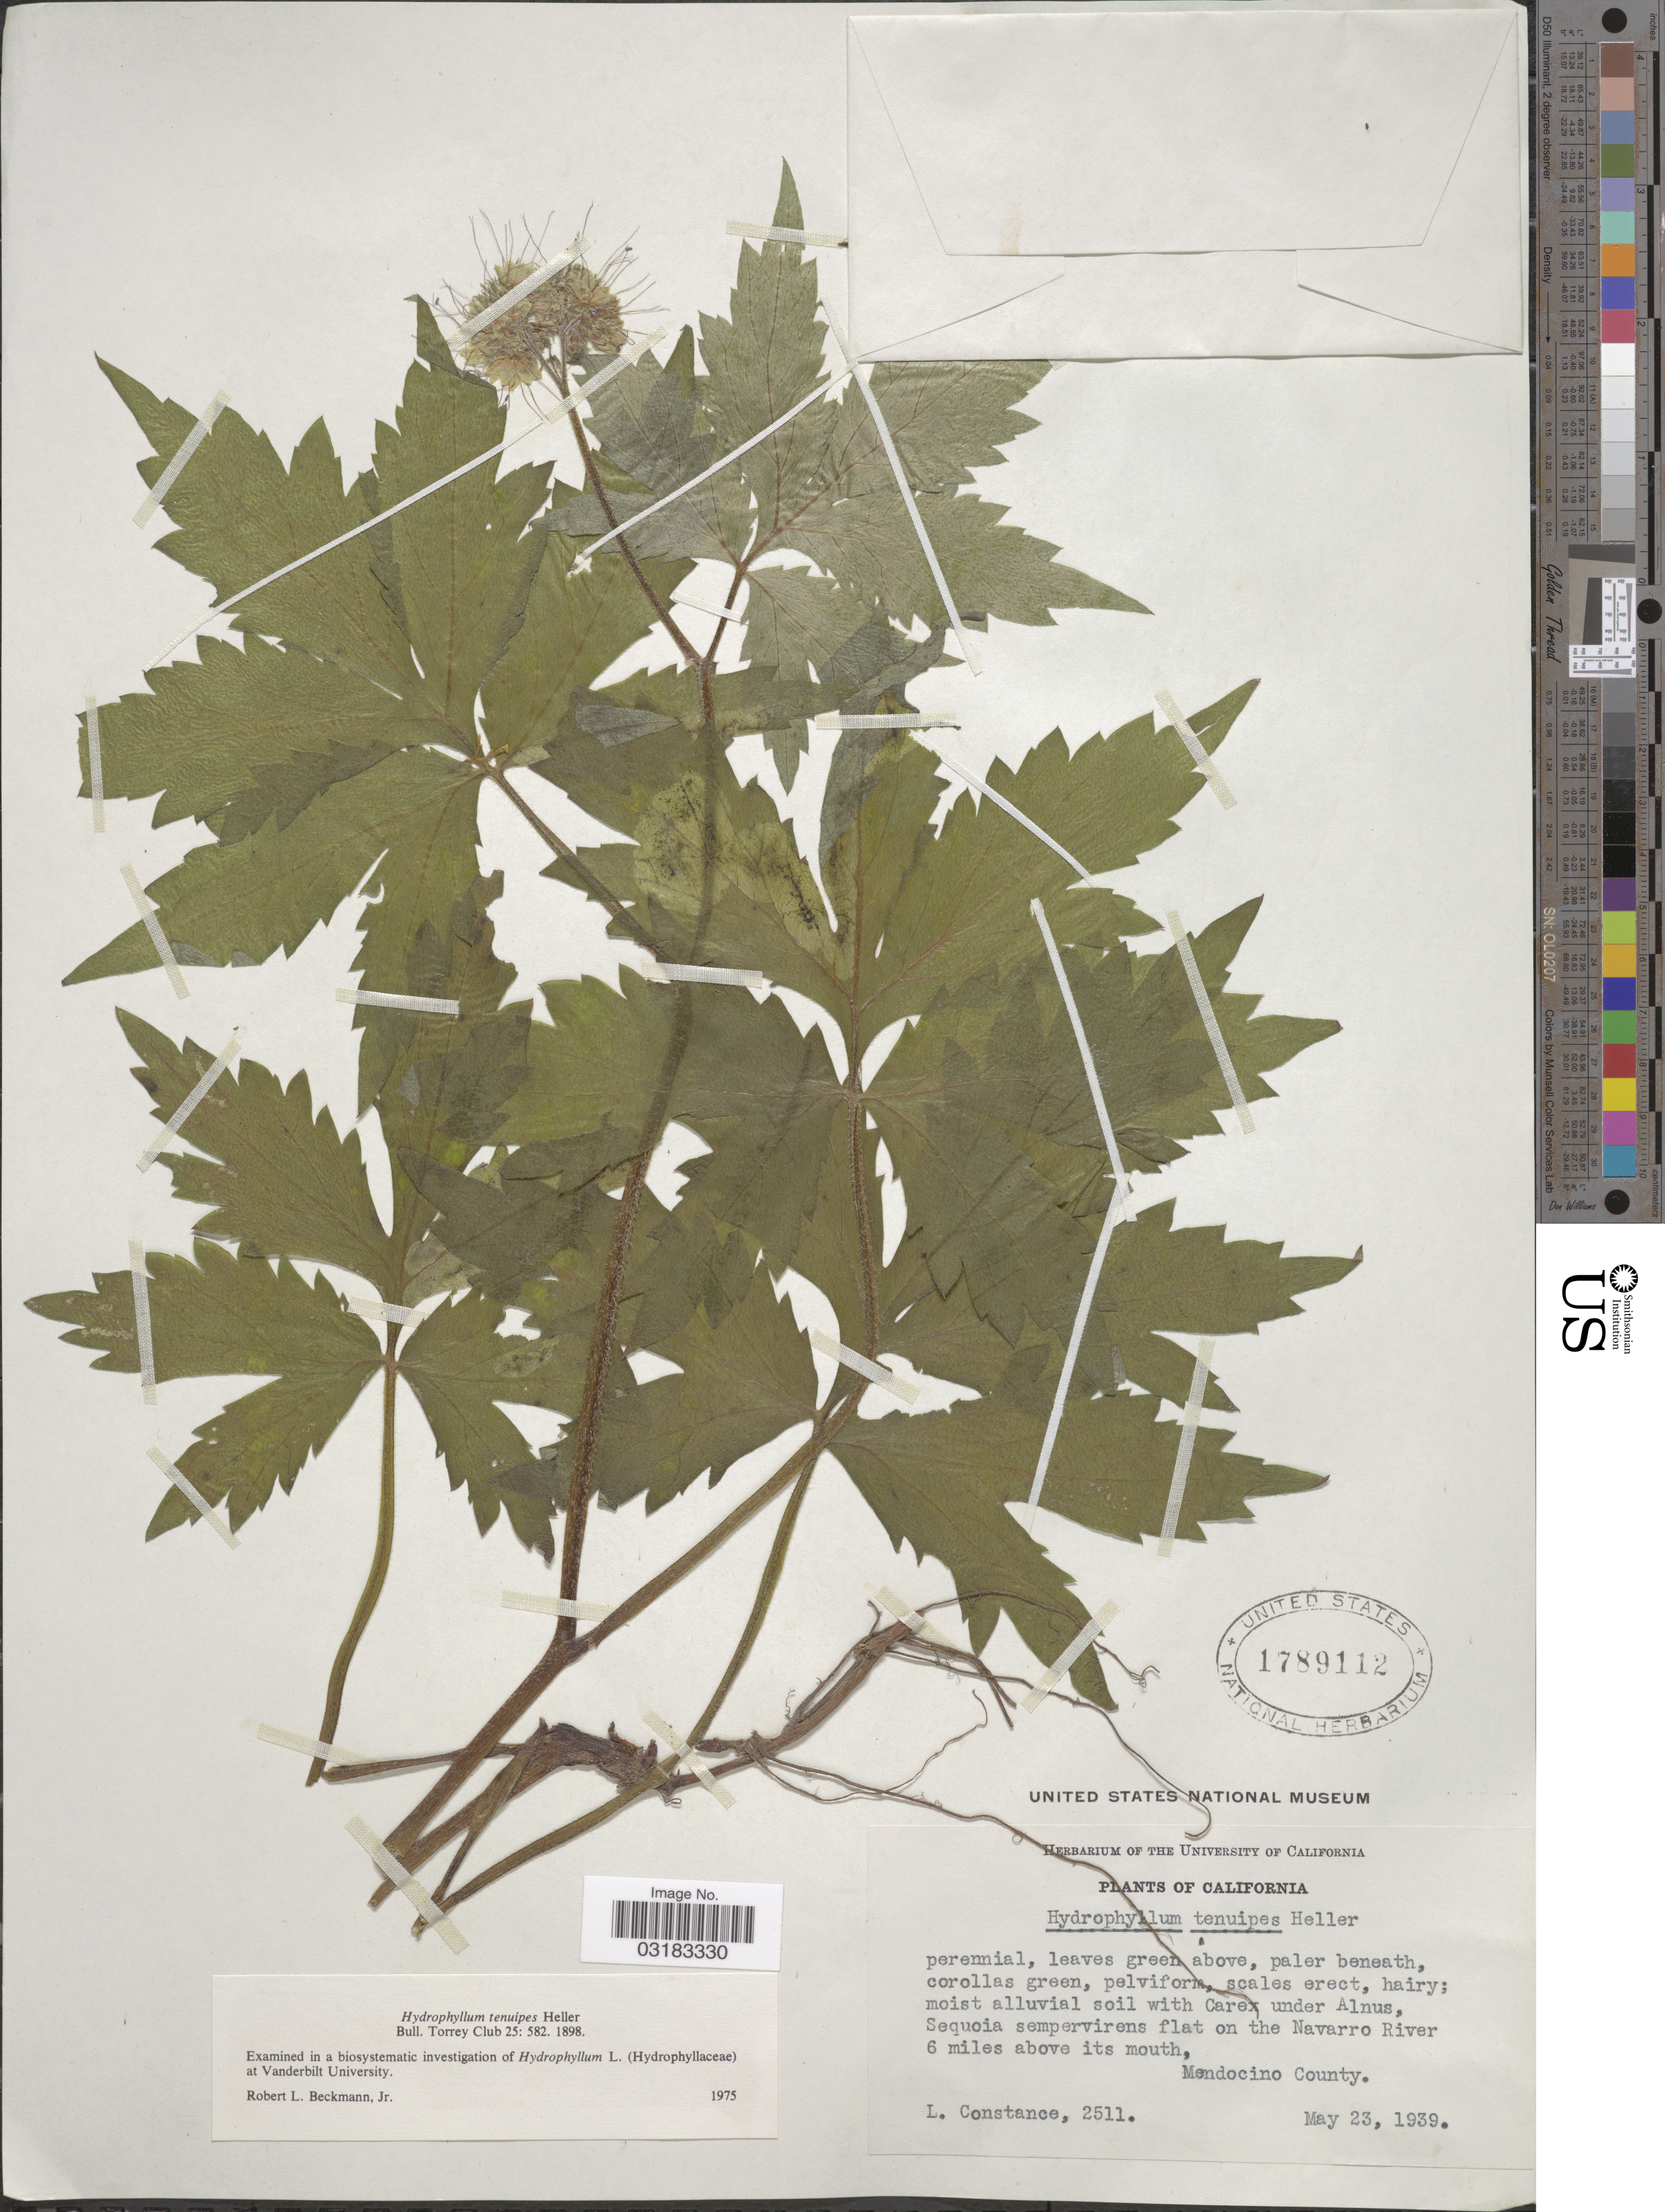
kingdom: Plantae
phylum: Tracheophyta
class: Magnoliopsida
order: Boraginales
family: Hydrophyllaceae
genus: Hydrophyllum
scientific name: Hydrophyllum tenuipes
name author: A. Heller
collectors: L. Constance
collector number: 2511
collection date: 1939-05-23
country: United States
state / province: California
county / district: Mendocino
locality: Sequoia sempervirens flat on the Navarro River 6 miles above its mouth, Mendocino County.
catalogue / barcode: US 1789112